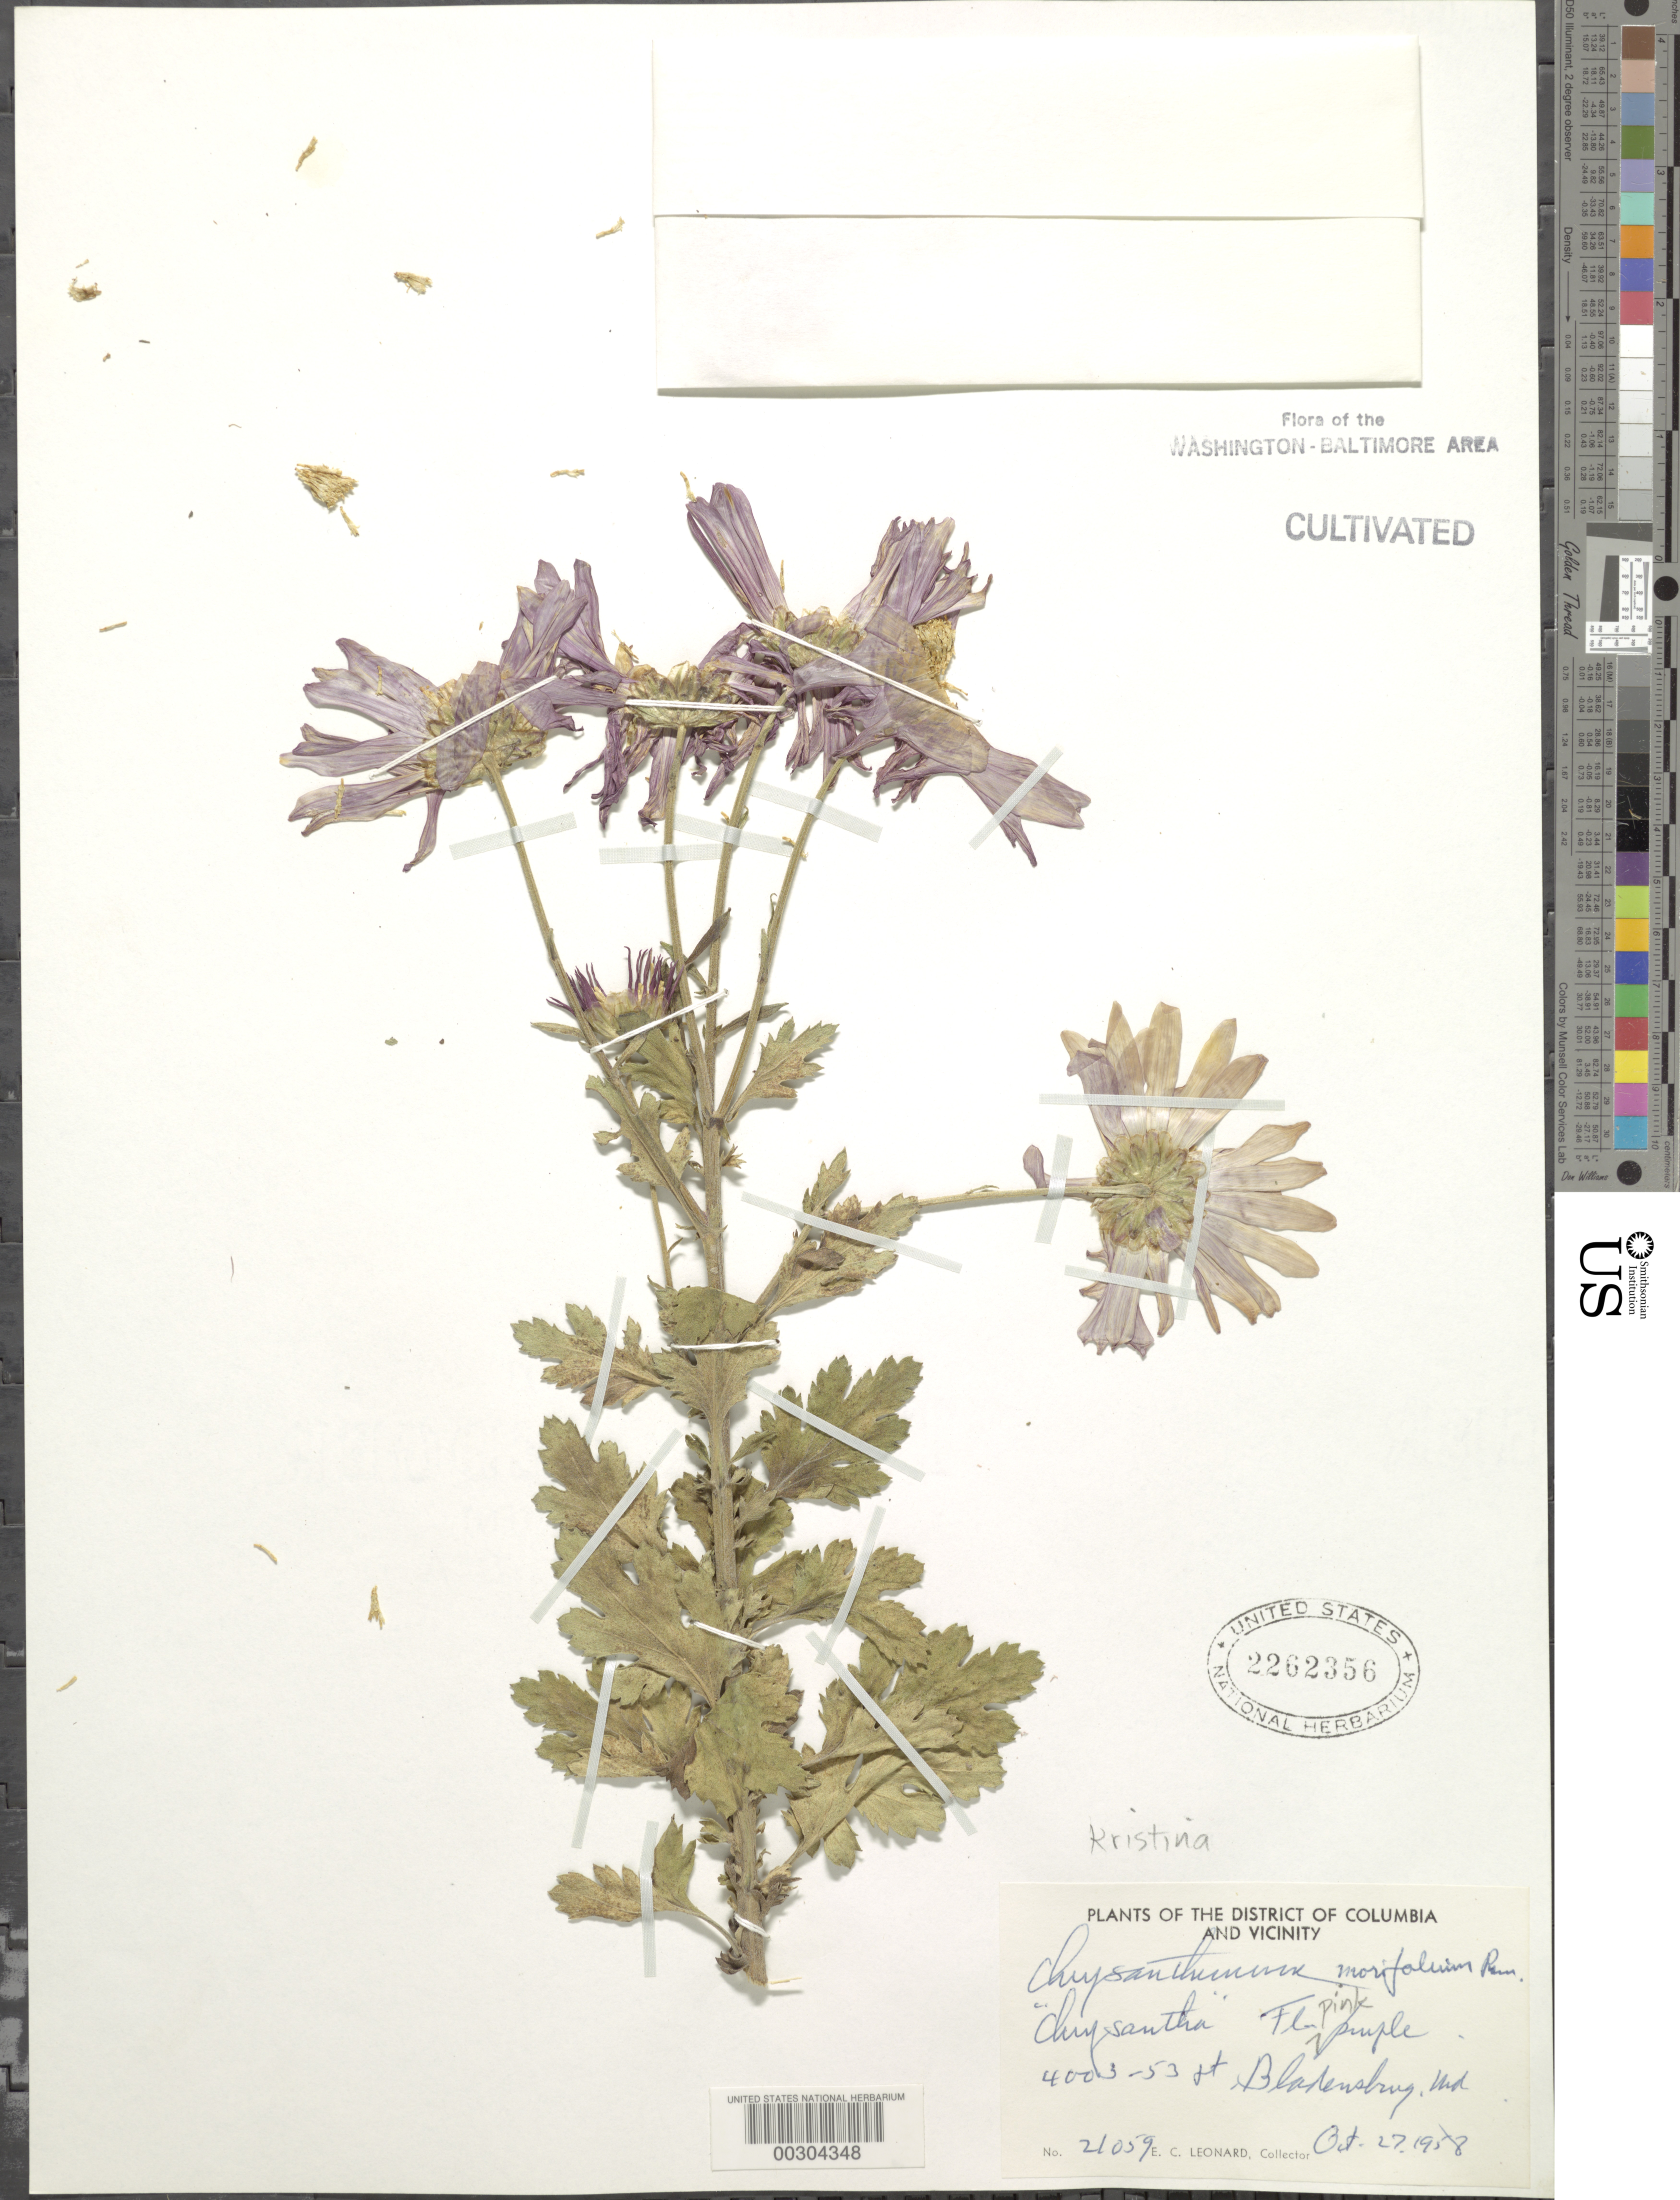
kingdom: Plantae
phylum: Tracheophyta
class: Magnoliopsida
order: Asterales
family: Asteraceae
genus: Chrysanthemum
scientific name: Chrysanthemum morifolium 'Kristina'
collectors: E. C. Leonard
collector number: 21059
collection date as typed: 27 Oct 1958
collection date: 1958-10-27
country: United States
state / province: Maryland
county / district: Prince George's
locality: Bladensburg, 4003 53 St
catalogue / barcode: US 2262356